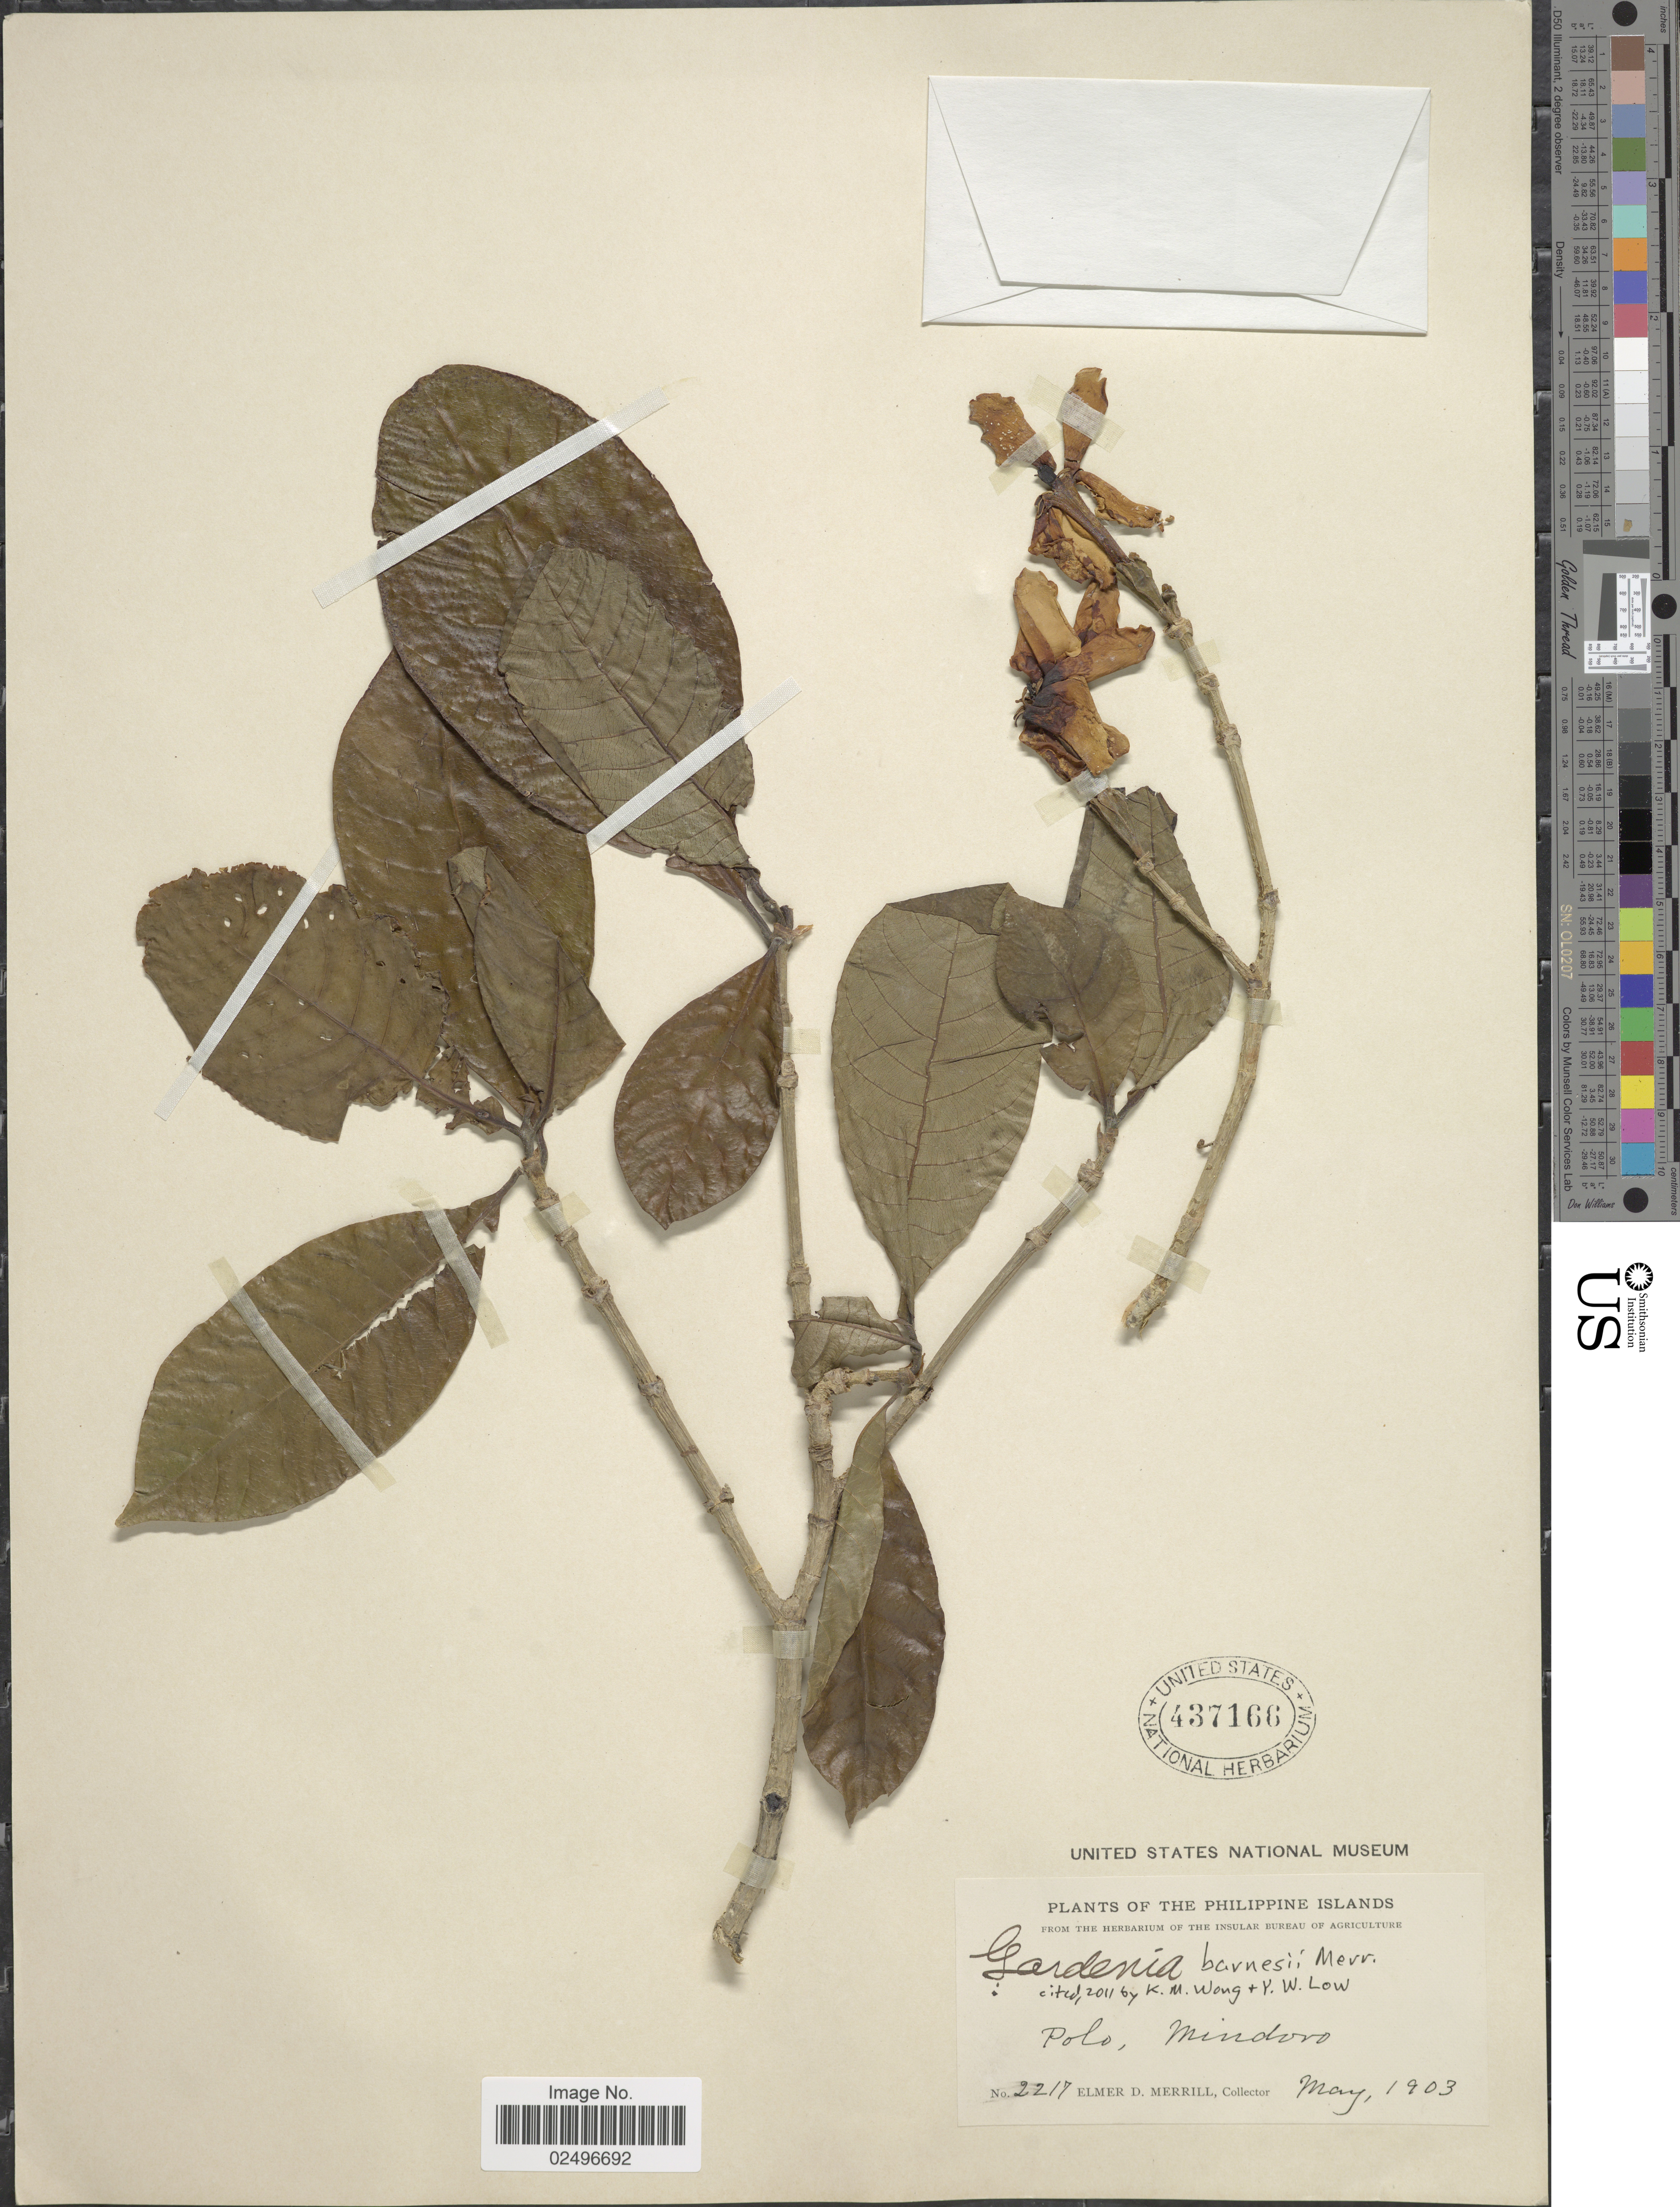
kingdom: Plantae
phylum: Tracheophyta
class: Magnoliopsida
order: Gentianales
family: Rubiaceae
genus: Gardenia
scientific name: Gardenia barnesii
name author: Merr.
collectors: E. D. Merrill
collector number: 2217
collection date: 1903-05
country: Philippines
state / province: Mimaropa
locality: Polo, Mindoro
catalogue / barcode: US 437166